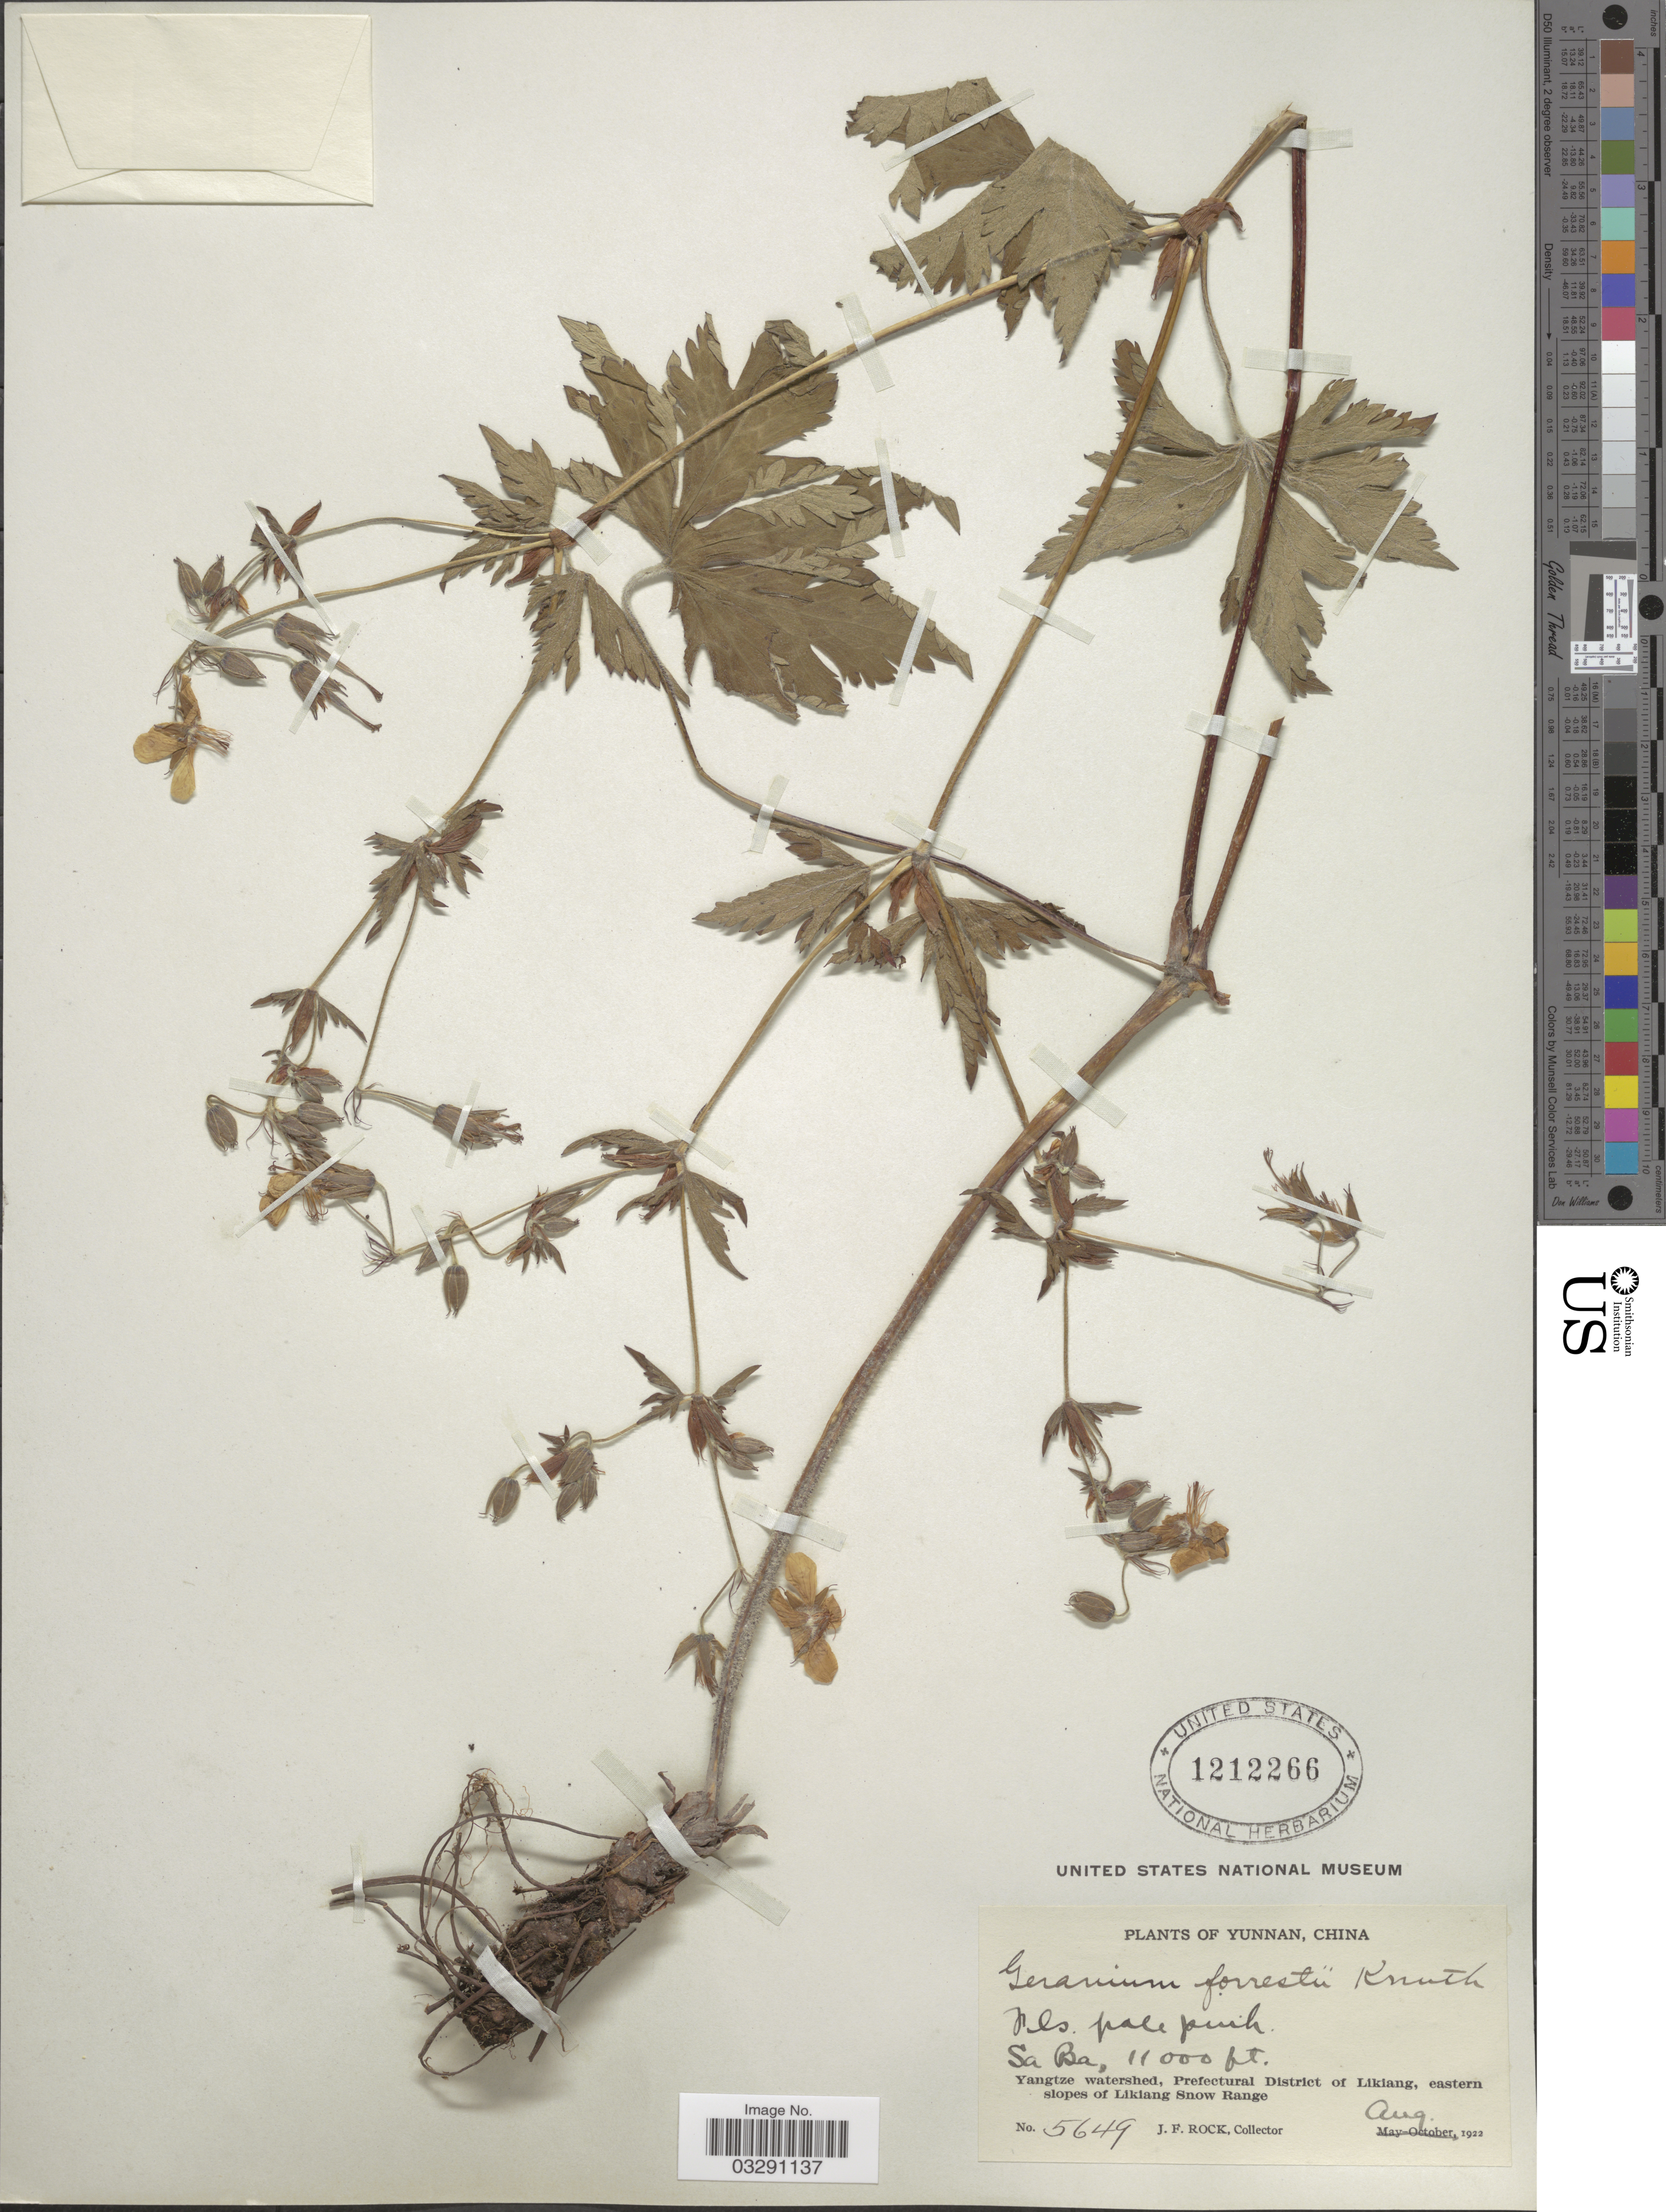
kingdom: Plantae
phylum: Tracheophyta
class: Magnoliopsida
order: Geraniales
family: Geraniaceae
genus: Geranium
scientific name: Geranium forrestii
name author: R. Knuth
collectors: J. Rock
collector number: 5649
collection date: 1922-08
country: China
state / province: Yunnan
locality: Sa Ba. Yangtze watershed, Prefectural District of Likiang, eastern slopes of Likiang Snow Range.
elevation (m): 3353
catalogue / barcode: US 1212266